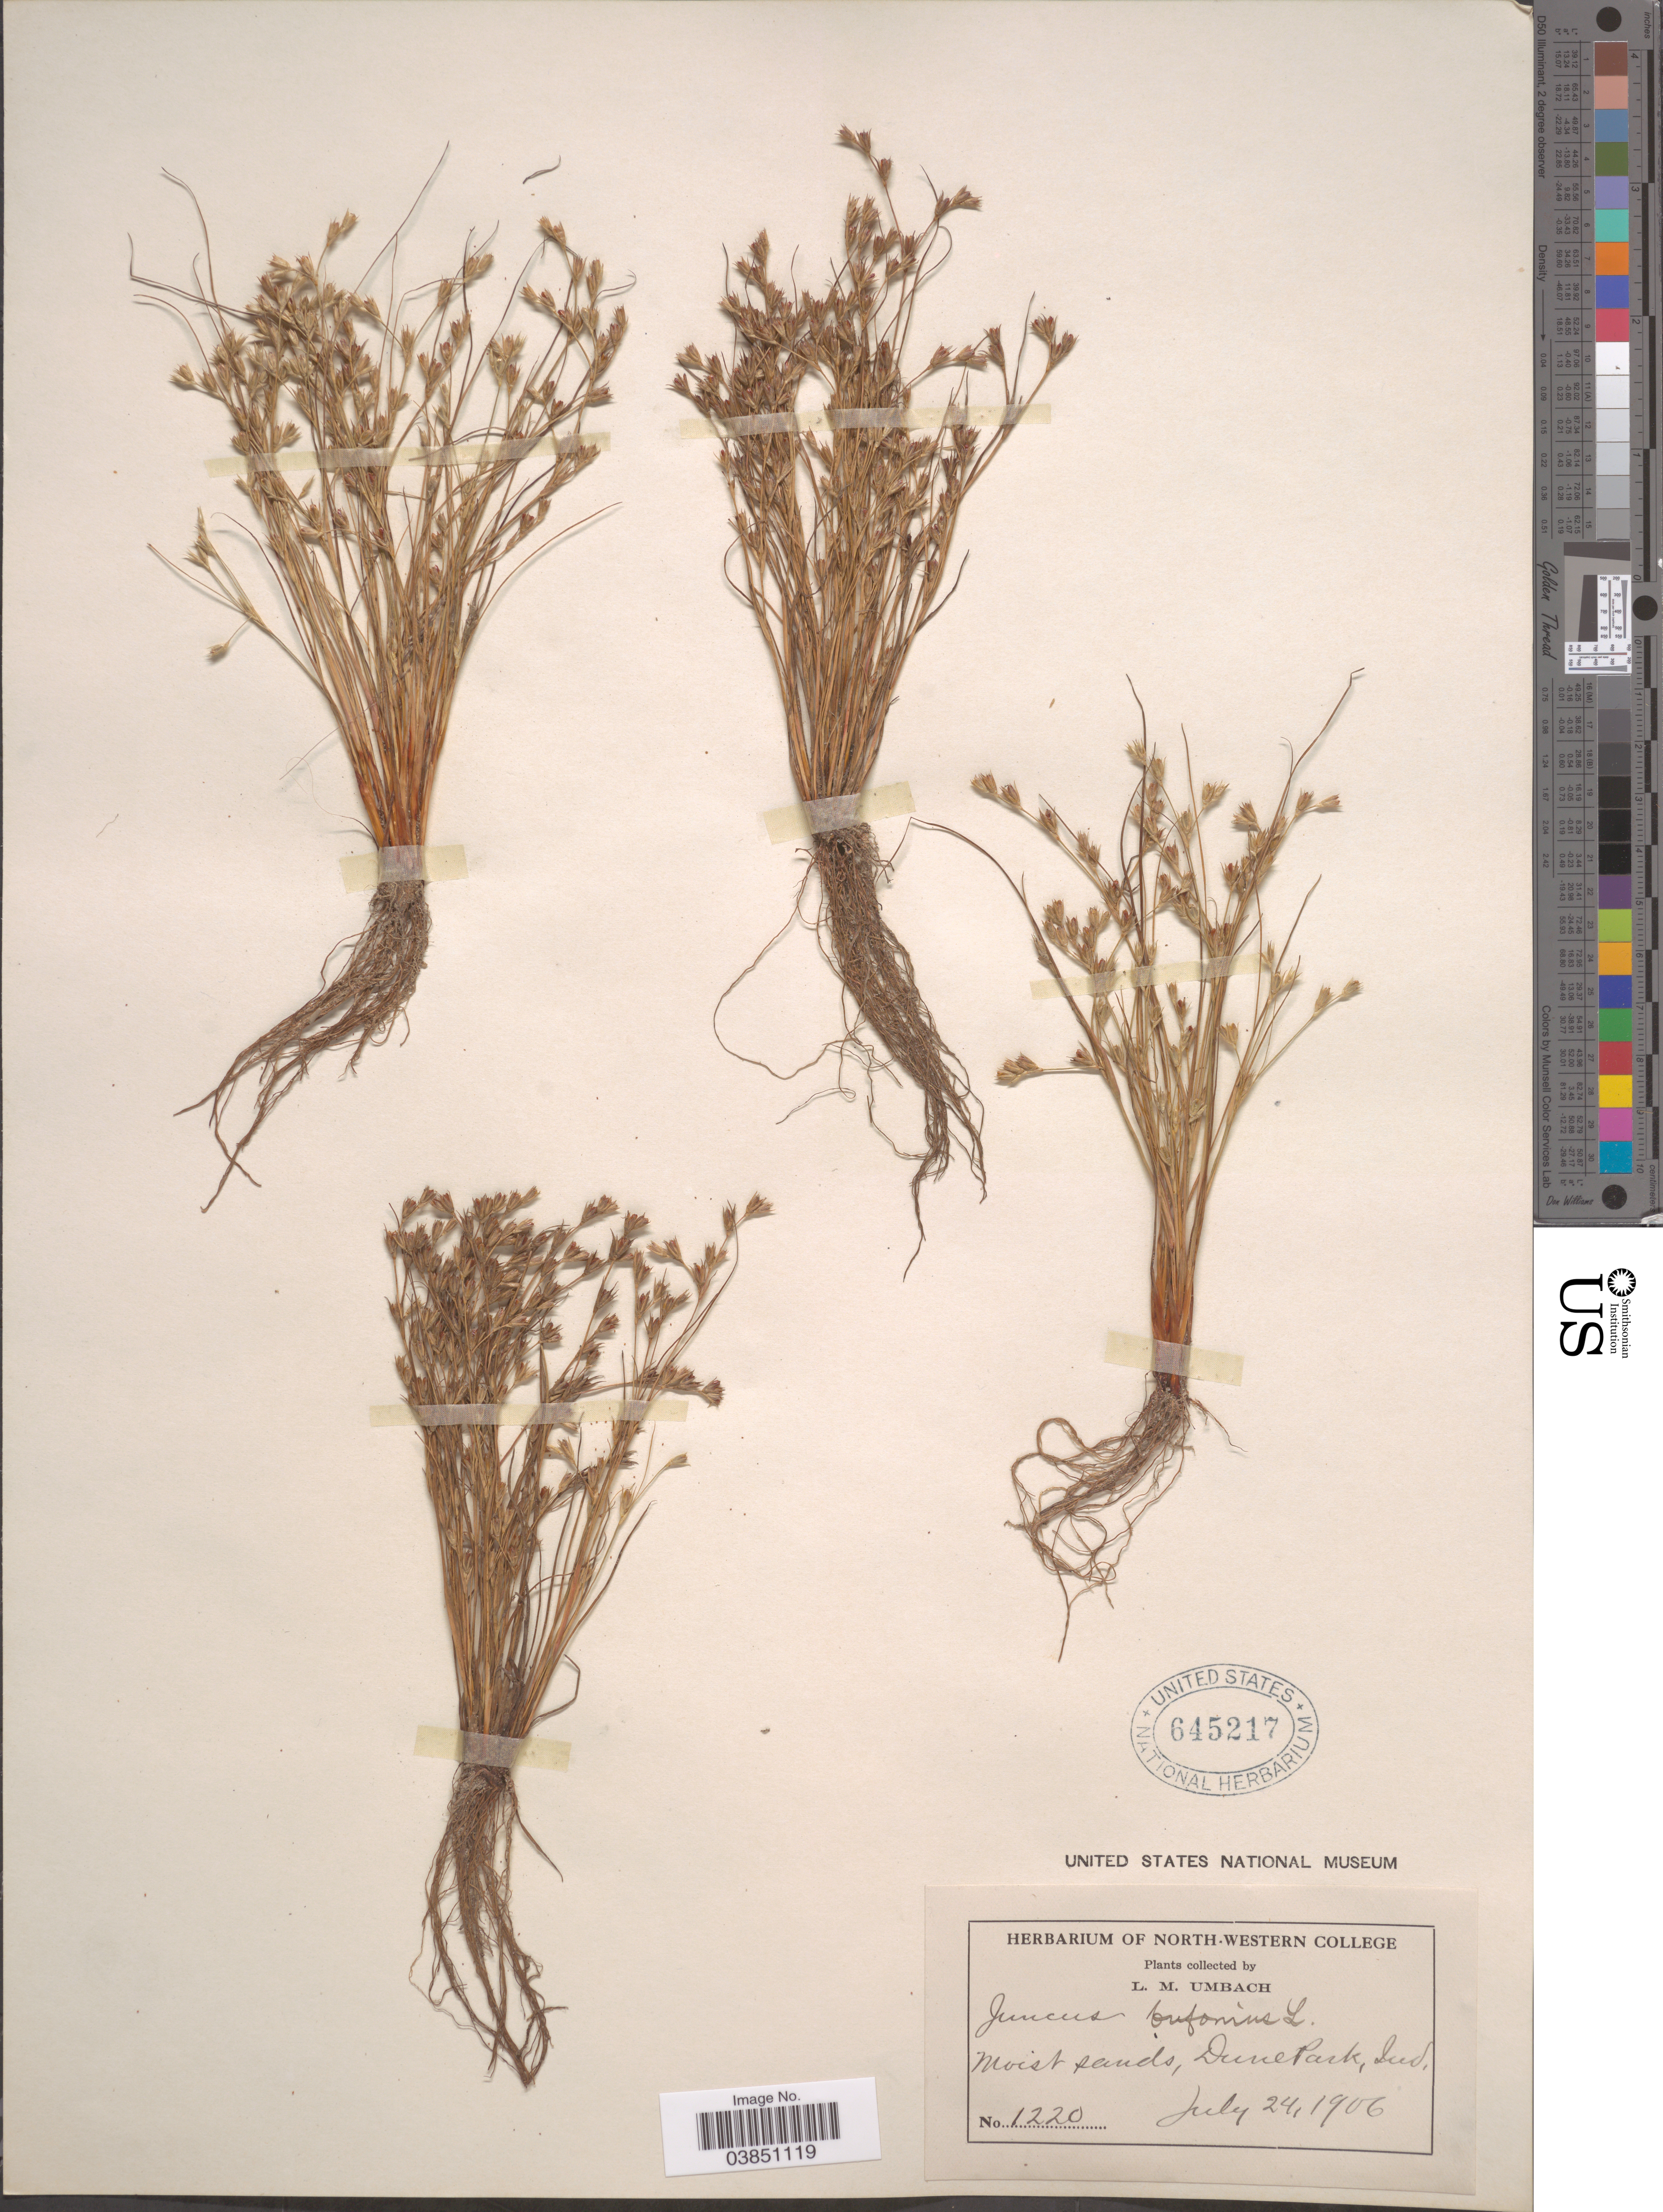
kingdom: Plantae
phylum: Tracheophyta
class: Liliopsida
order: Poales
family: Juncaceae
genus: Juncus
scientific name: Juncus bufonius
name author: L.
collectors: L. M. Umbach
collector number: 1220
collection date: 1906-07-24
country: United States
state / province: Indiana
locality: Dune Park.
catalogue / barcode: US 645217